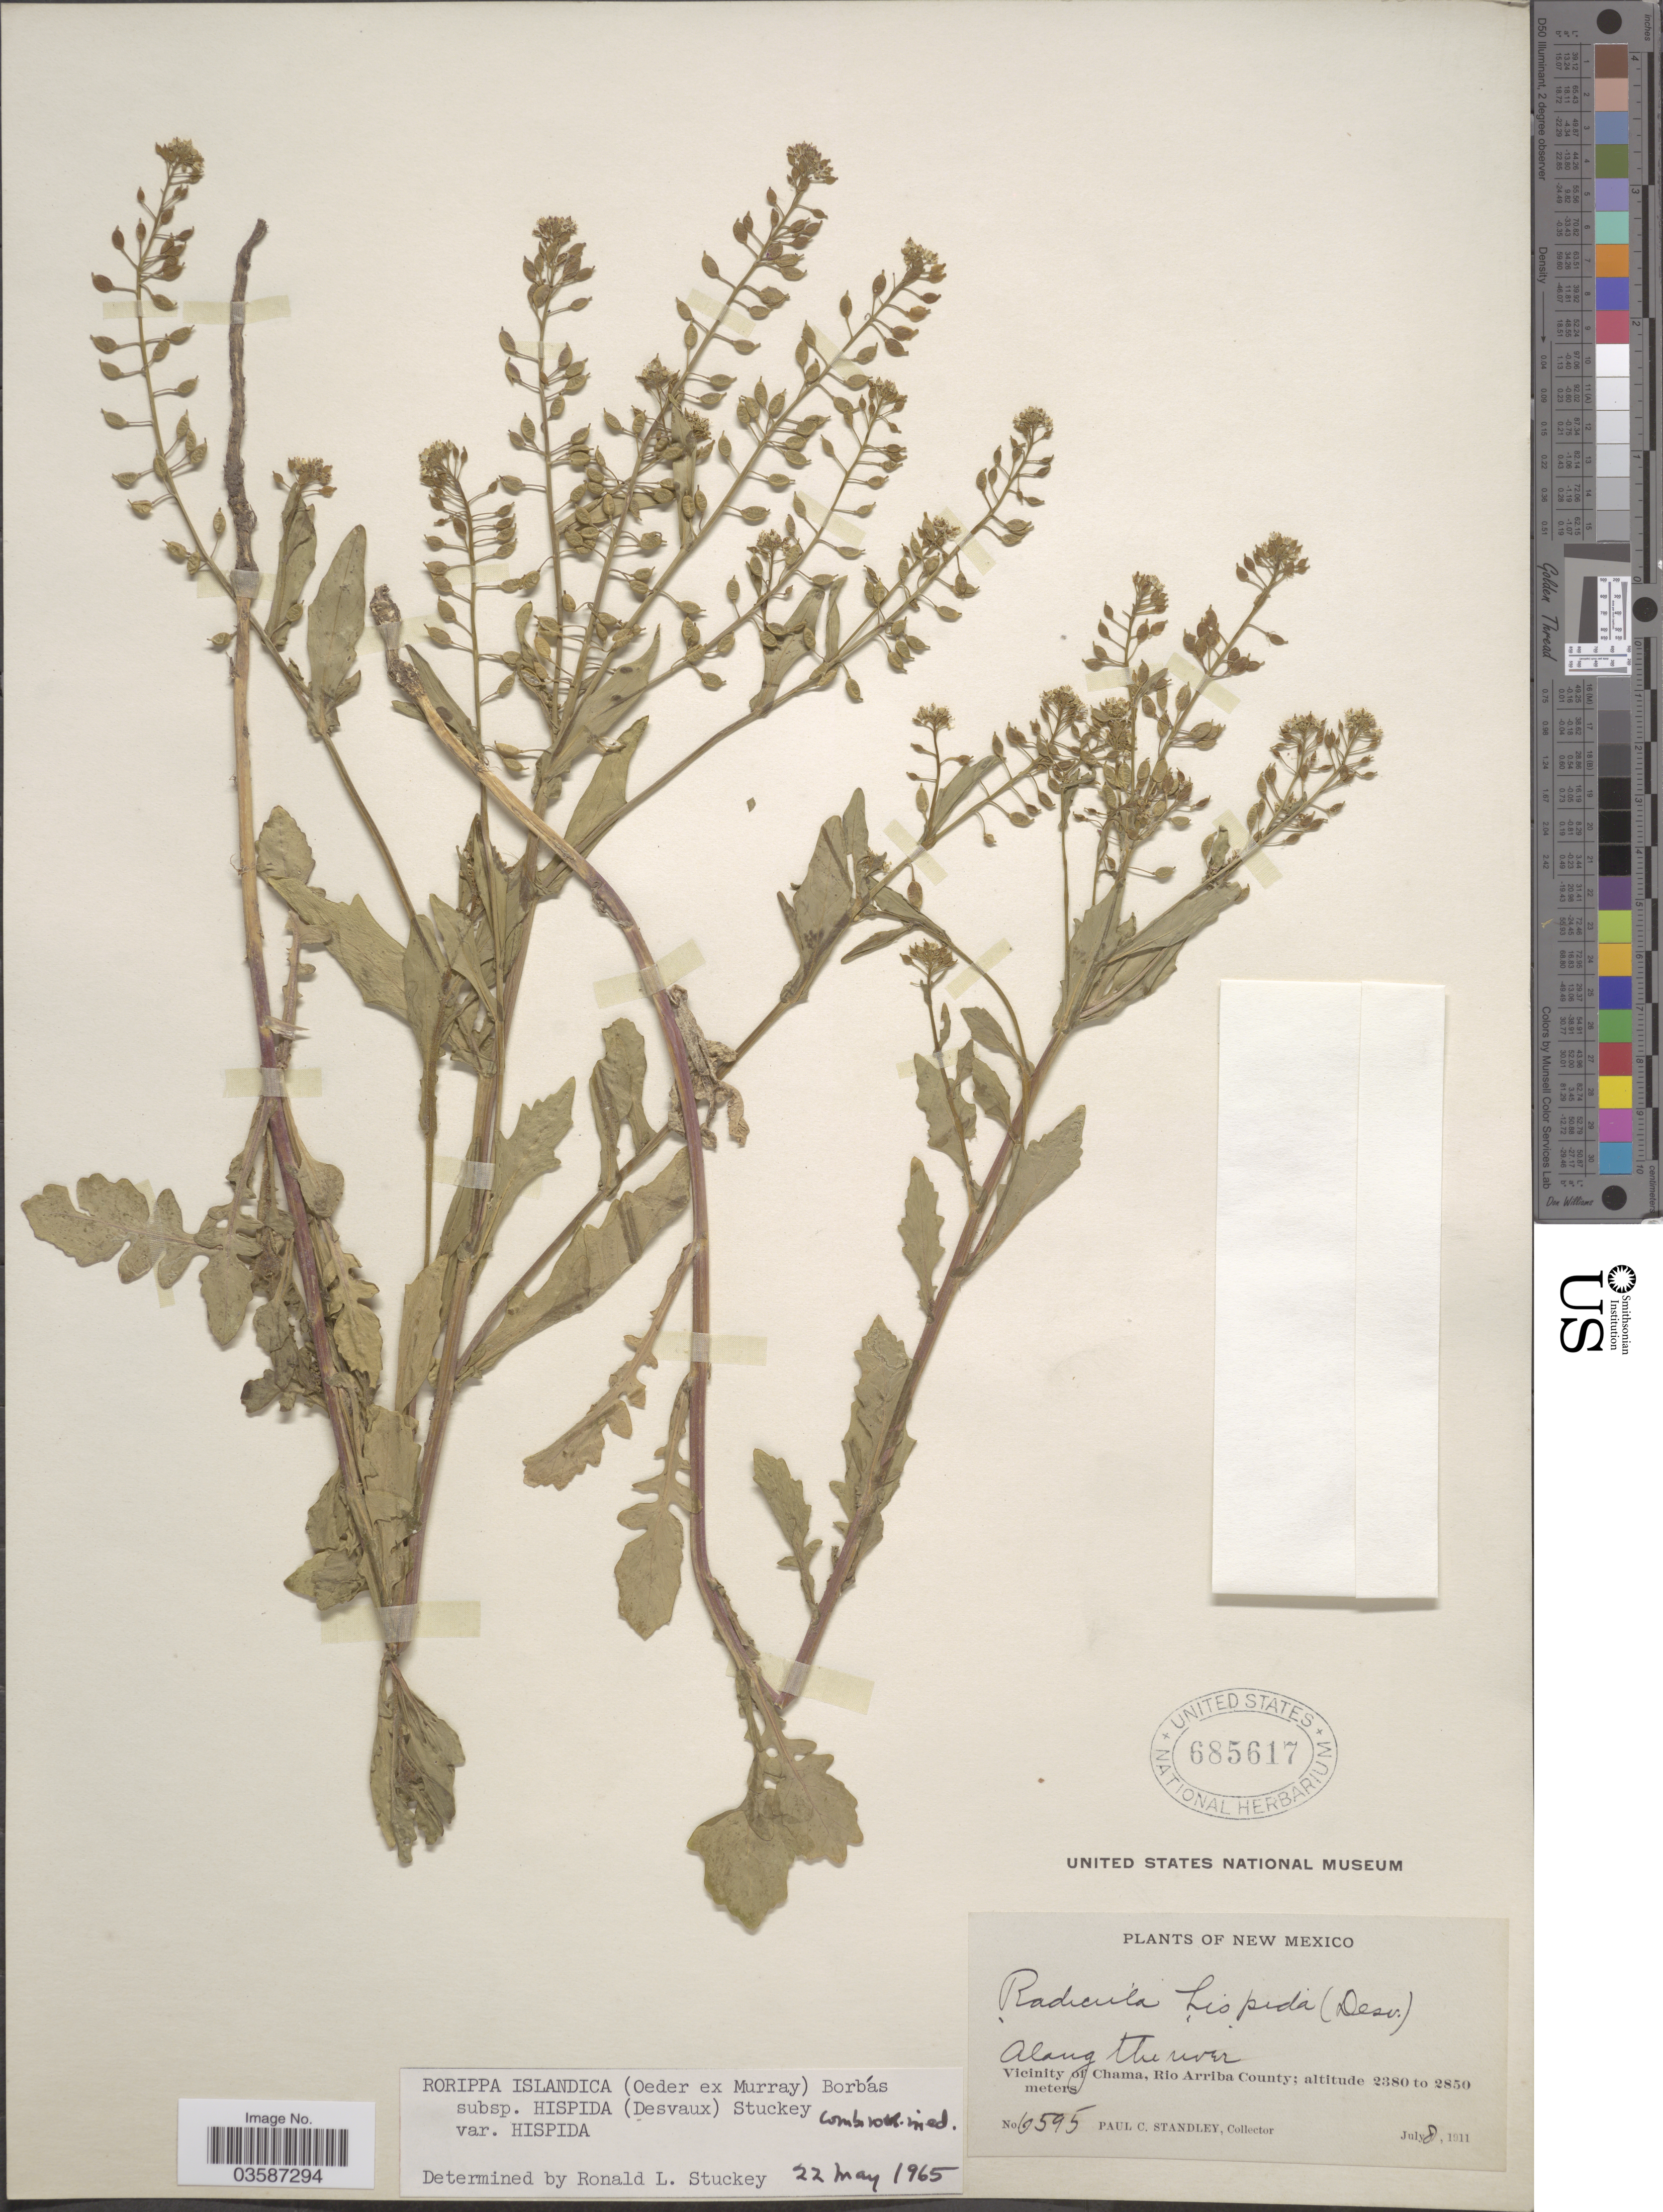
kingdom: Plantae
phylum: Tracheophyta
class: Magnoliopsida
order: Brassicales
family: Brassicaceae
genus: Rorippa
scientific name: Rorippa islandica var. hispida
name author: (Desv.) Butters & Abbe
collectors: P. C. Standley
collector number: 6595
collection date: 1911-07-08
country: United States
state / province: New Mexico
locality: Along the river. Vicinity of Chama, Rio Arriba County.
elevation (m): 2380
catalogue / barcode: US 685617